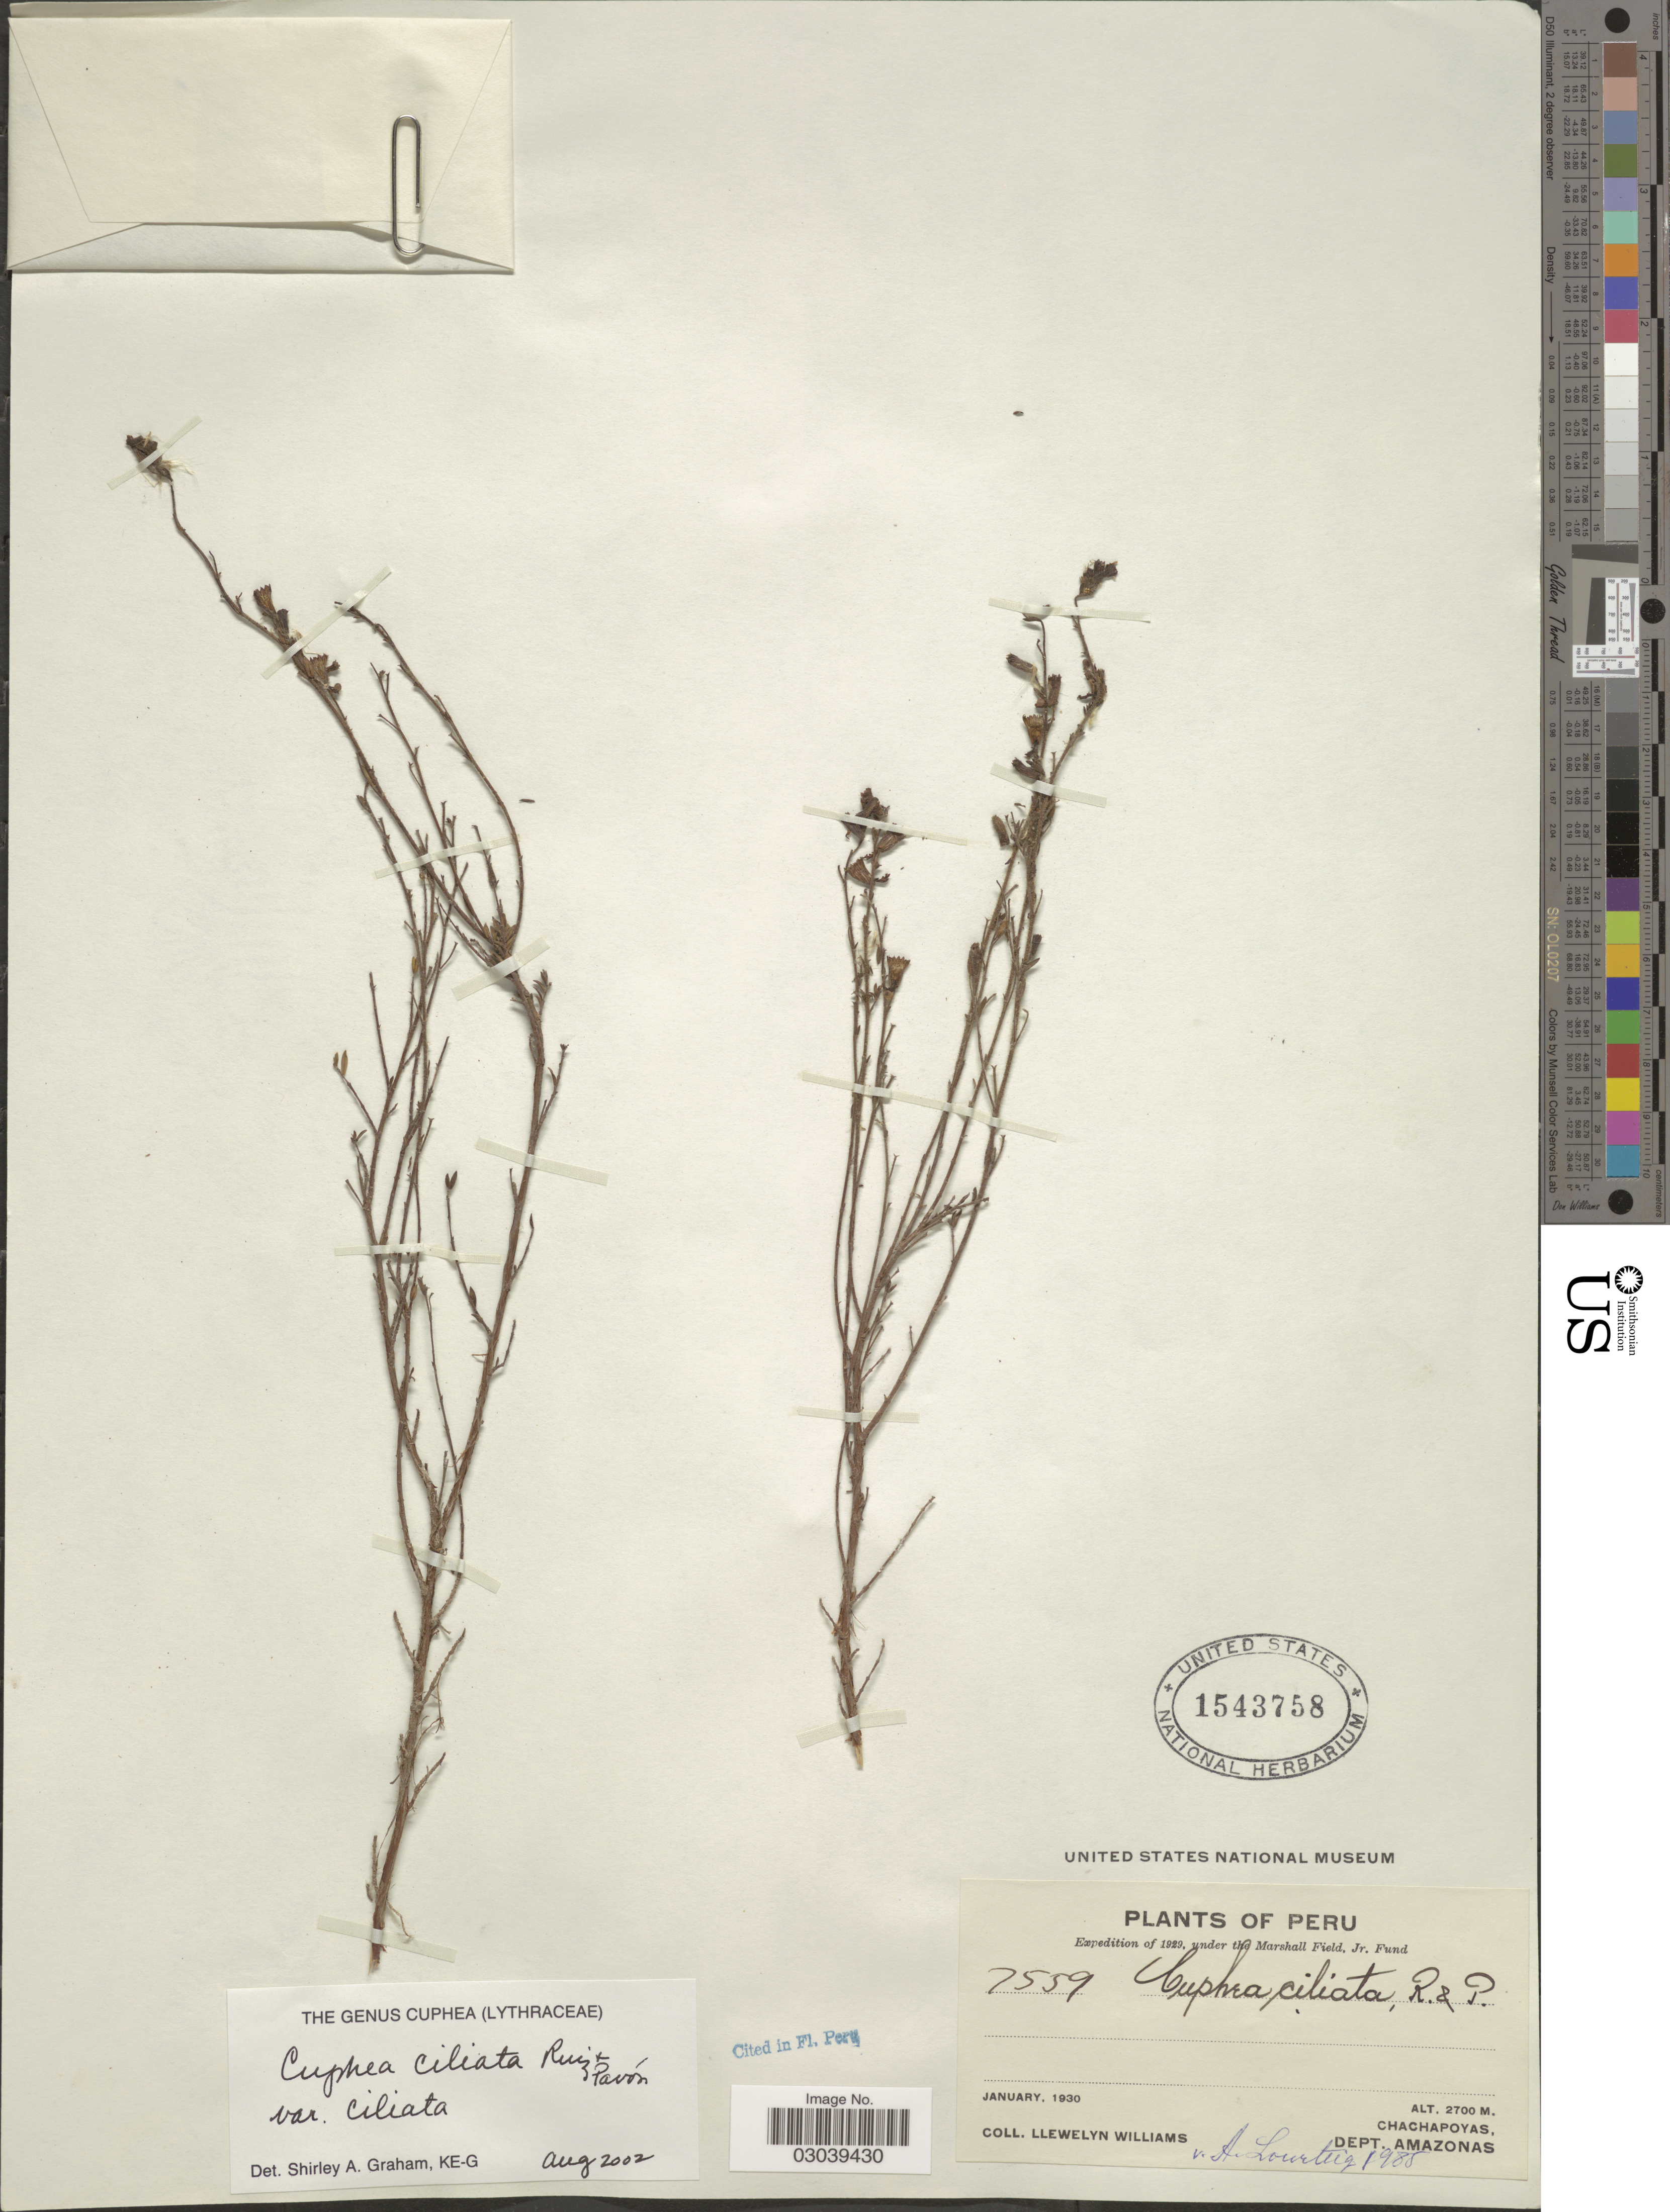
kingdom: Plantae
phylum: Tracheophyta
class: Magnoliopsida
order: Myrtales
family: Lythraceae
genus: Cuphea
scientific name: Cuphea ciliata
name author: Ruiz & Pav.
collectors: Ll. Williams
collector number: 7559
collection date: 1930-01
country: Peru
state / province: Amazonas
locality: Chachapoyas, Dept. Amazonas.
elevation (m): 2700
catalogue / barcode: US 1543758